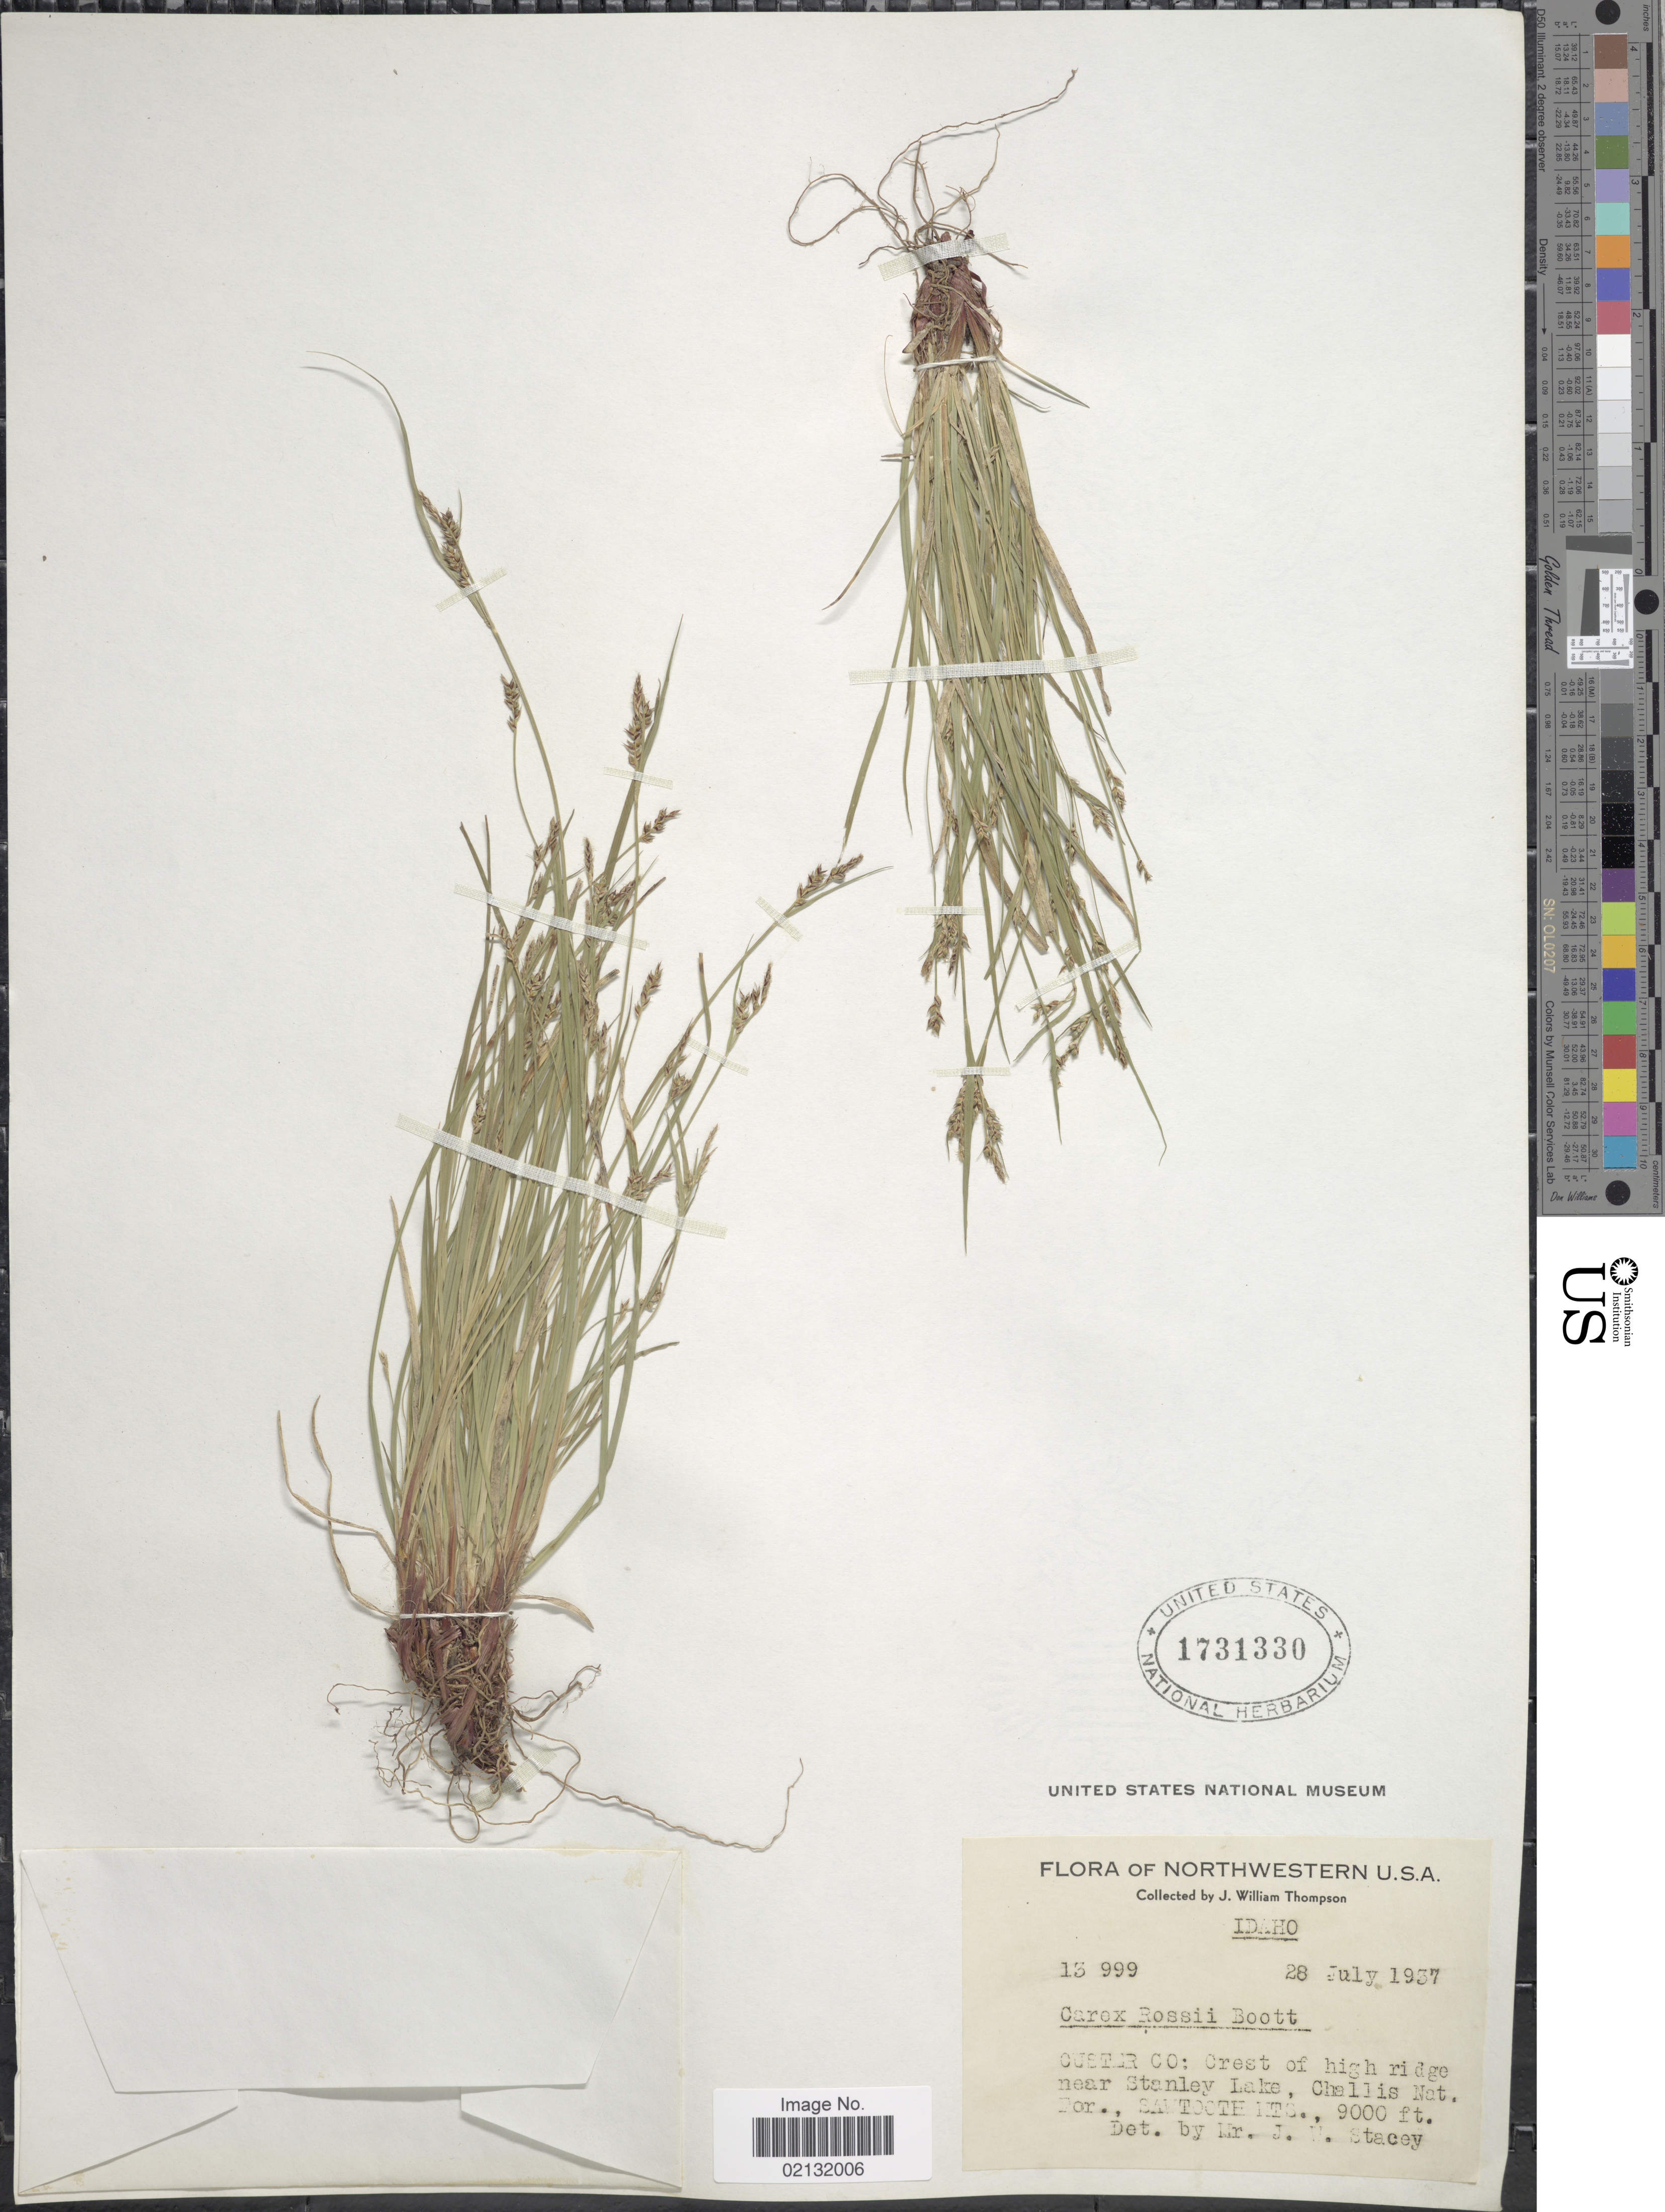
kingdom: Plantae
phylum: Tracheophyta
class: Liliopsida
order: Poales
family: Cyperaceae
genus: Carex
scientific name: Carex rossii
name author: Boott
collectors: J. W. Thompson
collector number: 13999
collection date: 1937-07-28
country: United States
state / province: Idaho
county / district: Custer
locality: Crest of high ridge near Stanley Lake, Challis Nat. For, Sawtooth Mts.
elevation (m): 2743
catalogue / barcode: US 1731330